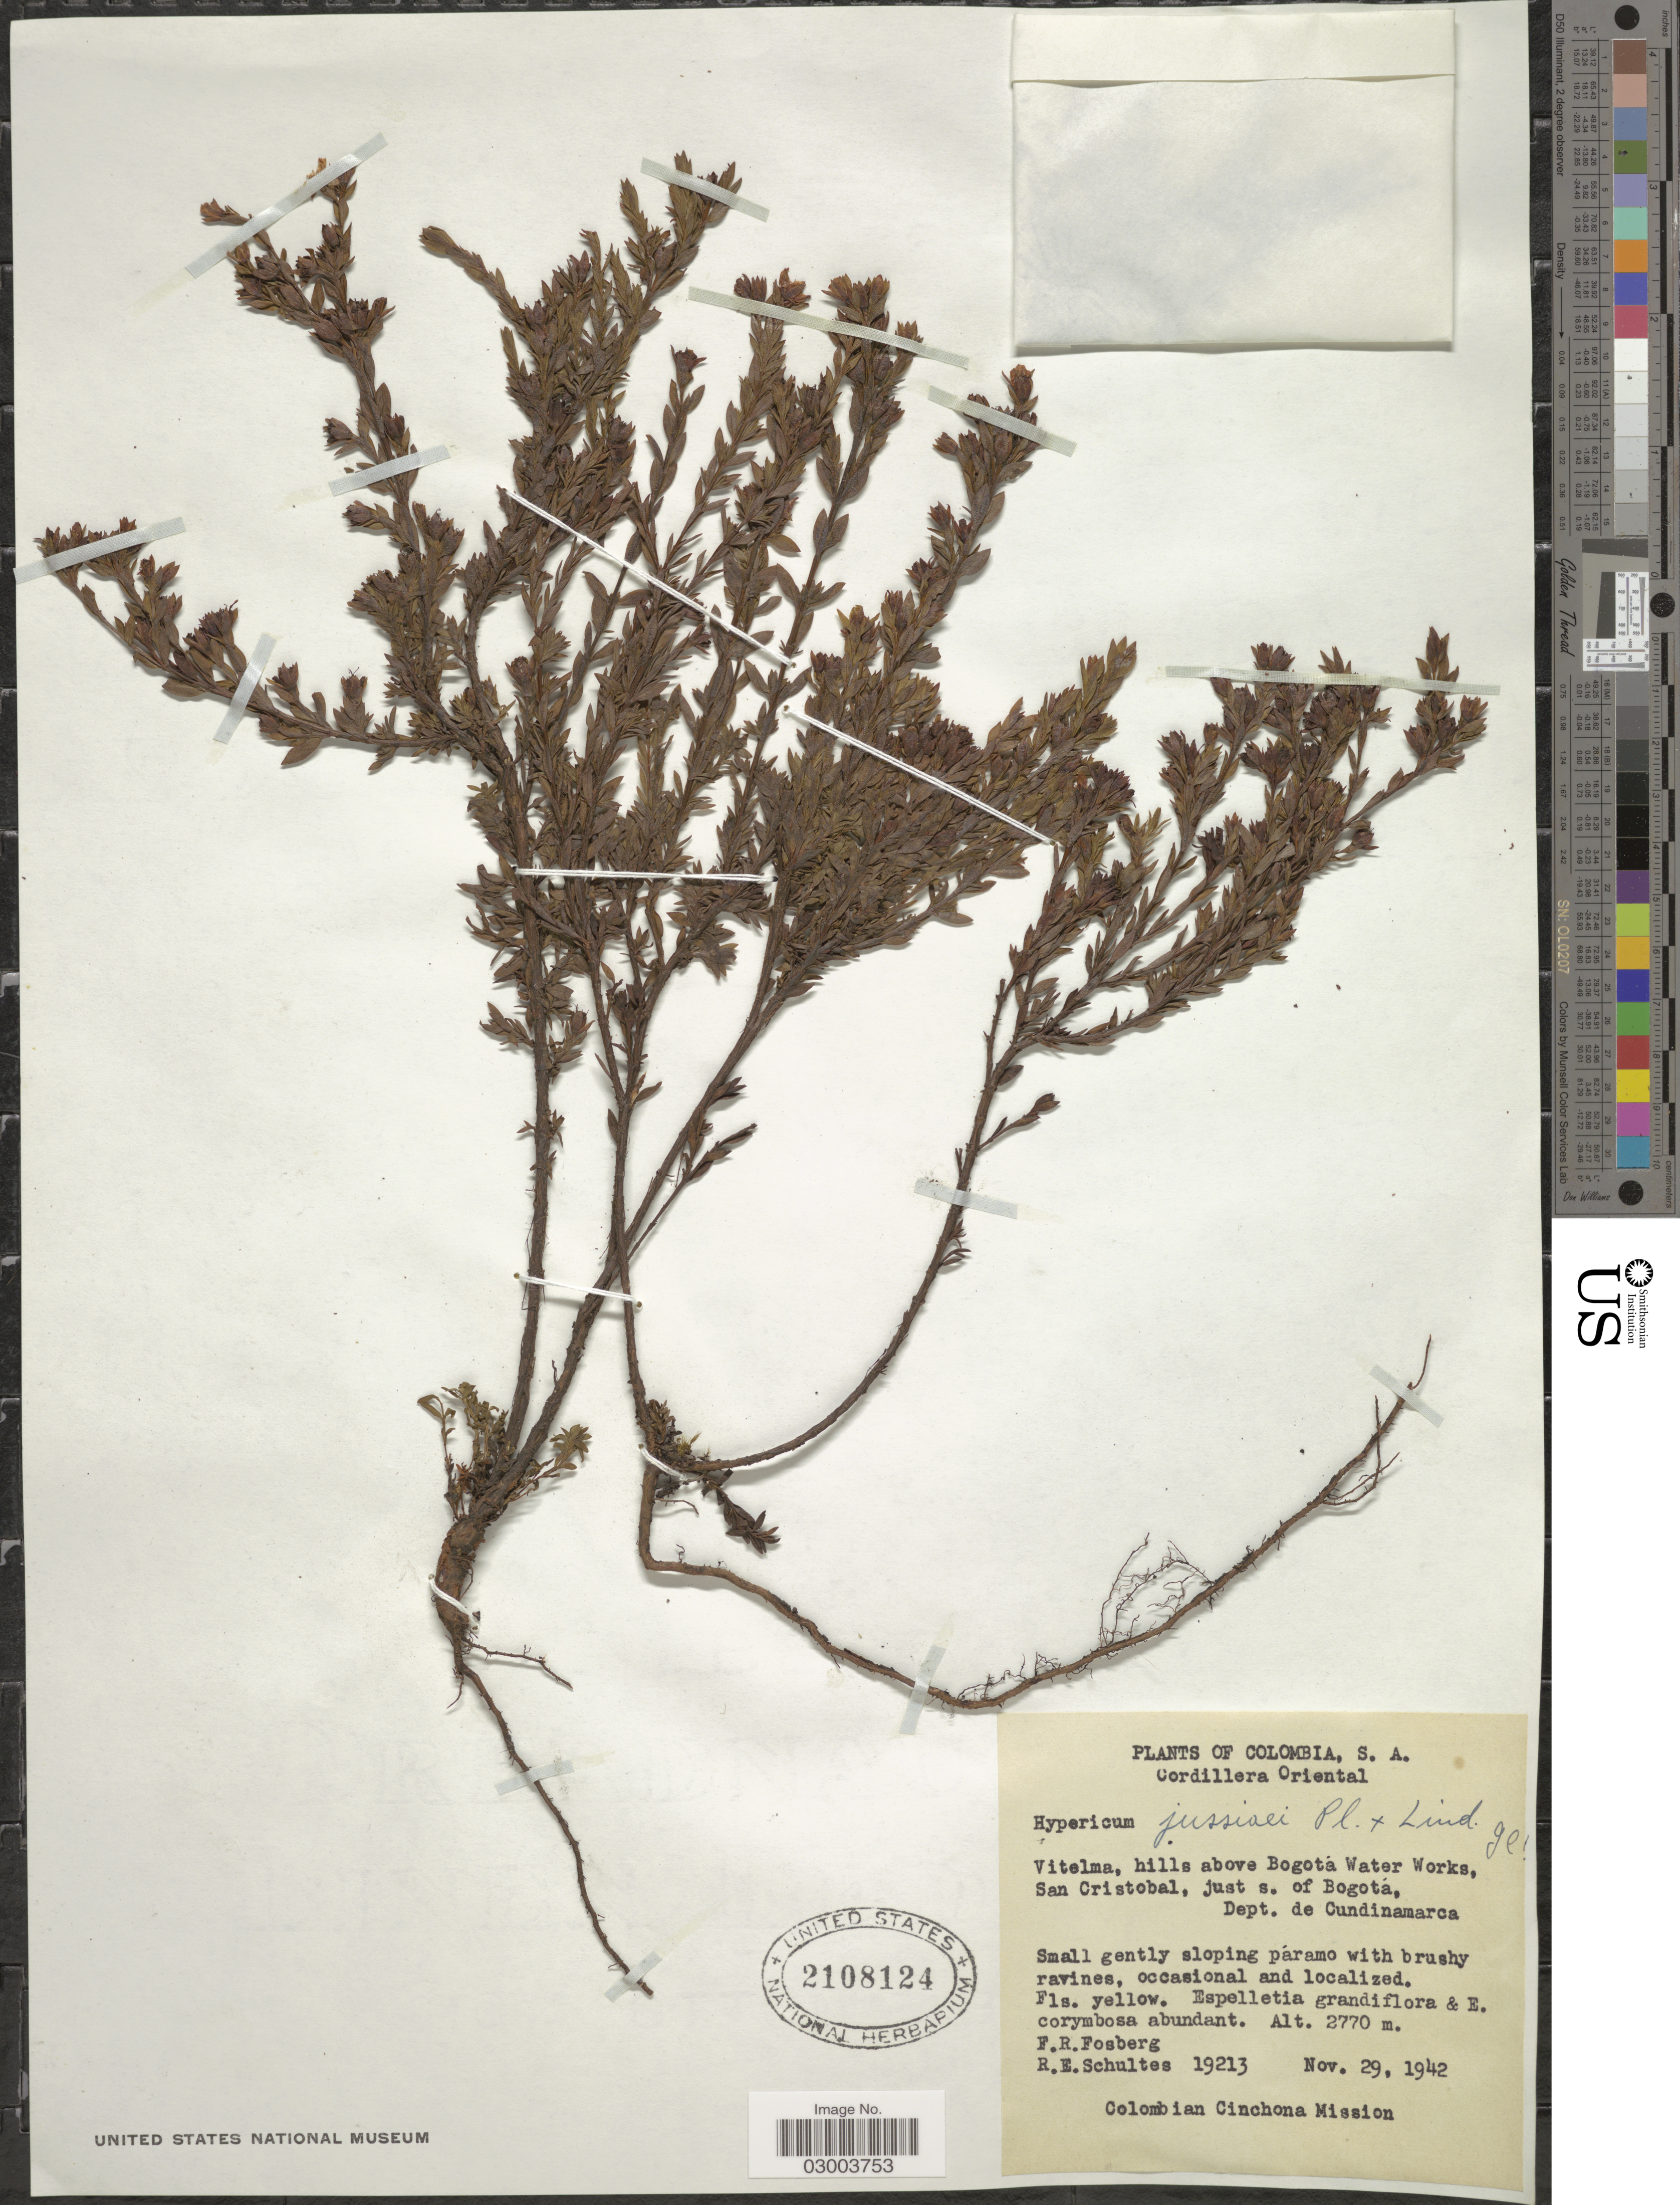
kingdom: Plantae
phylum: Tracheophyta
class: Magnoliopsida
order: Malpighiales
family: Hypericaceae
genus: Hypericum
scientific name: Hypericum humboldtianum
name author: Steud.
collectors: F. R. Fosberg & R. E. Schultes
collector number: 19213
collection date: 1942-11-29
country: Colombia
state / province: Cundinamarca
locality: Cordillera oriental, Vitelma, hills above Bogotá Water Works, San Cristobal, just s. of Bogota, Dept. de Cundinamarca.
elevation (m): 2770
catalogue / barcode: US 2108124